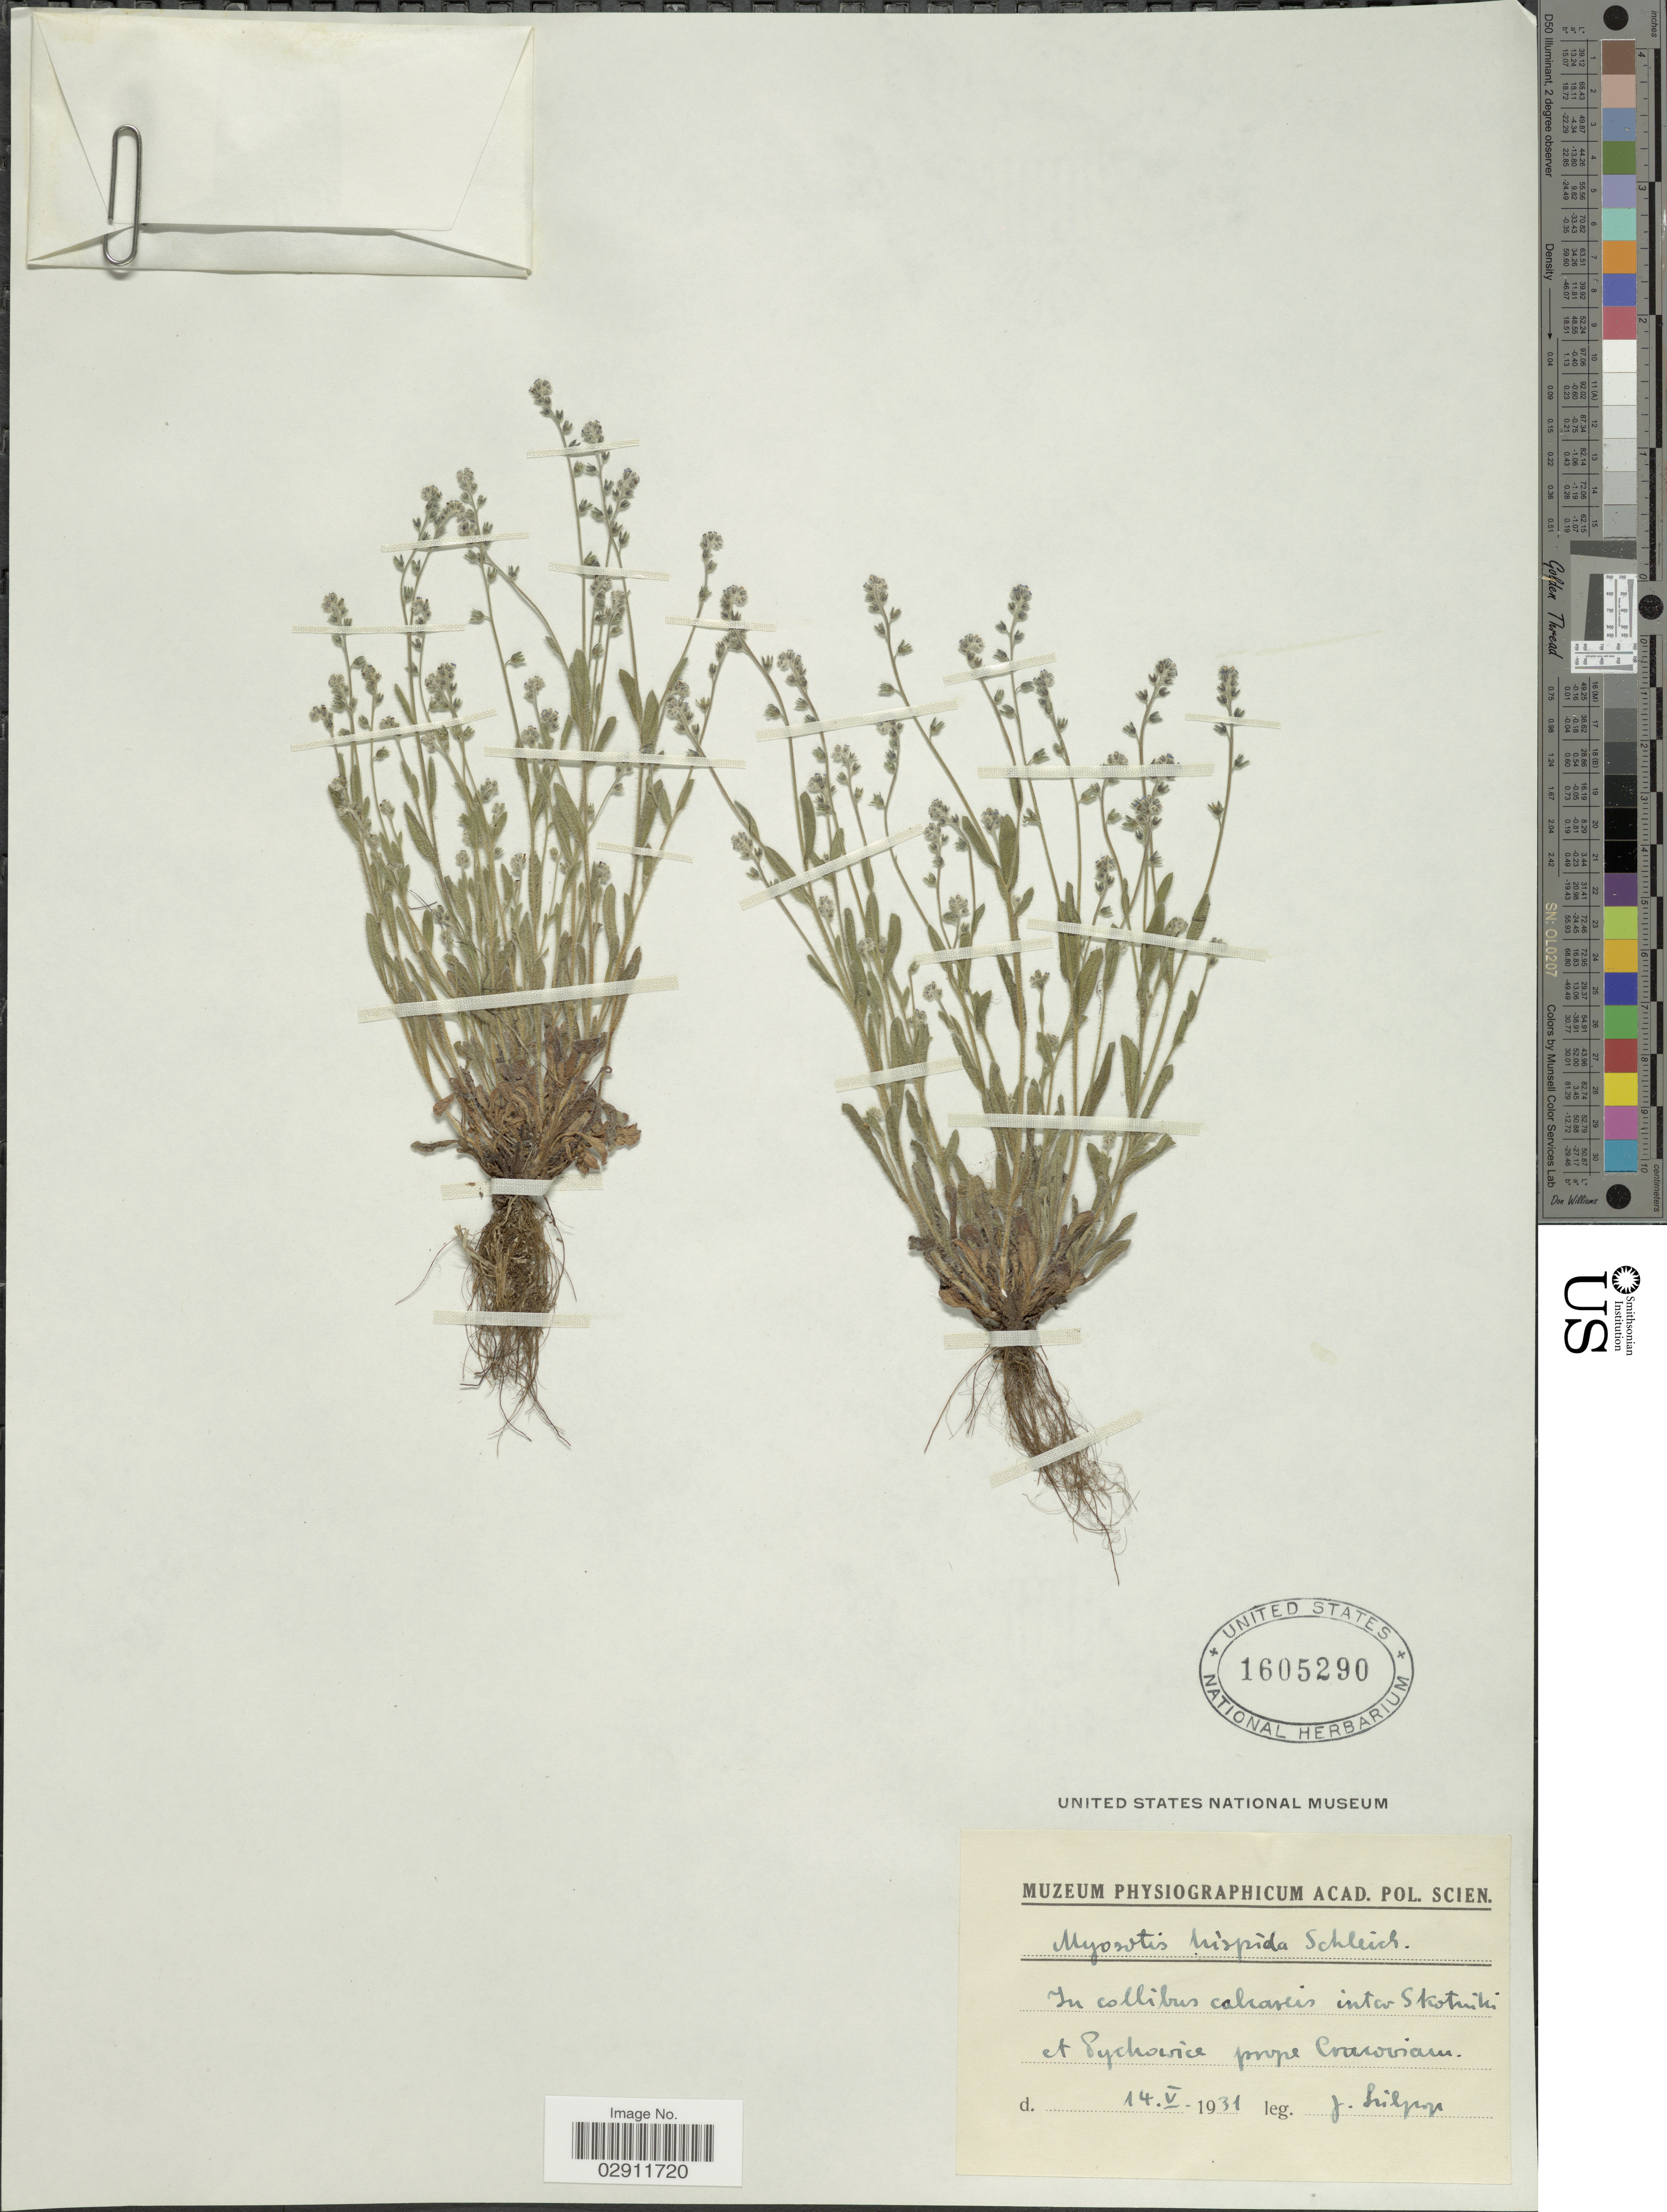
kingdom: Plantae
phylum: Tracheophyta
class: Magnoliopsida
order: Boraginales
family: Boraginaceae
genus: Myosotis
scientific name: Myosotis hispida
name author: Schltdl.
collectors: J. Lilpop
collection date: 1931-05-14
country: Poland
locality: In collibus calcareis inter Skotruki et Pycharice prope Cracoviam.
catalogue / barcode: US 1605290